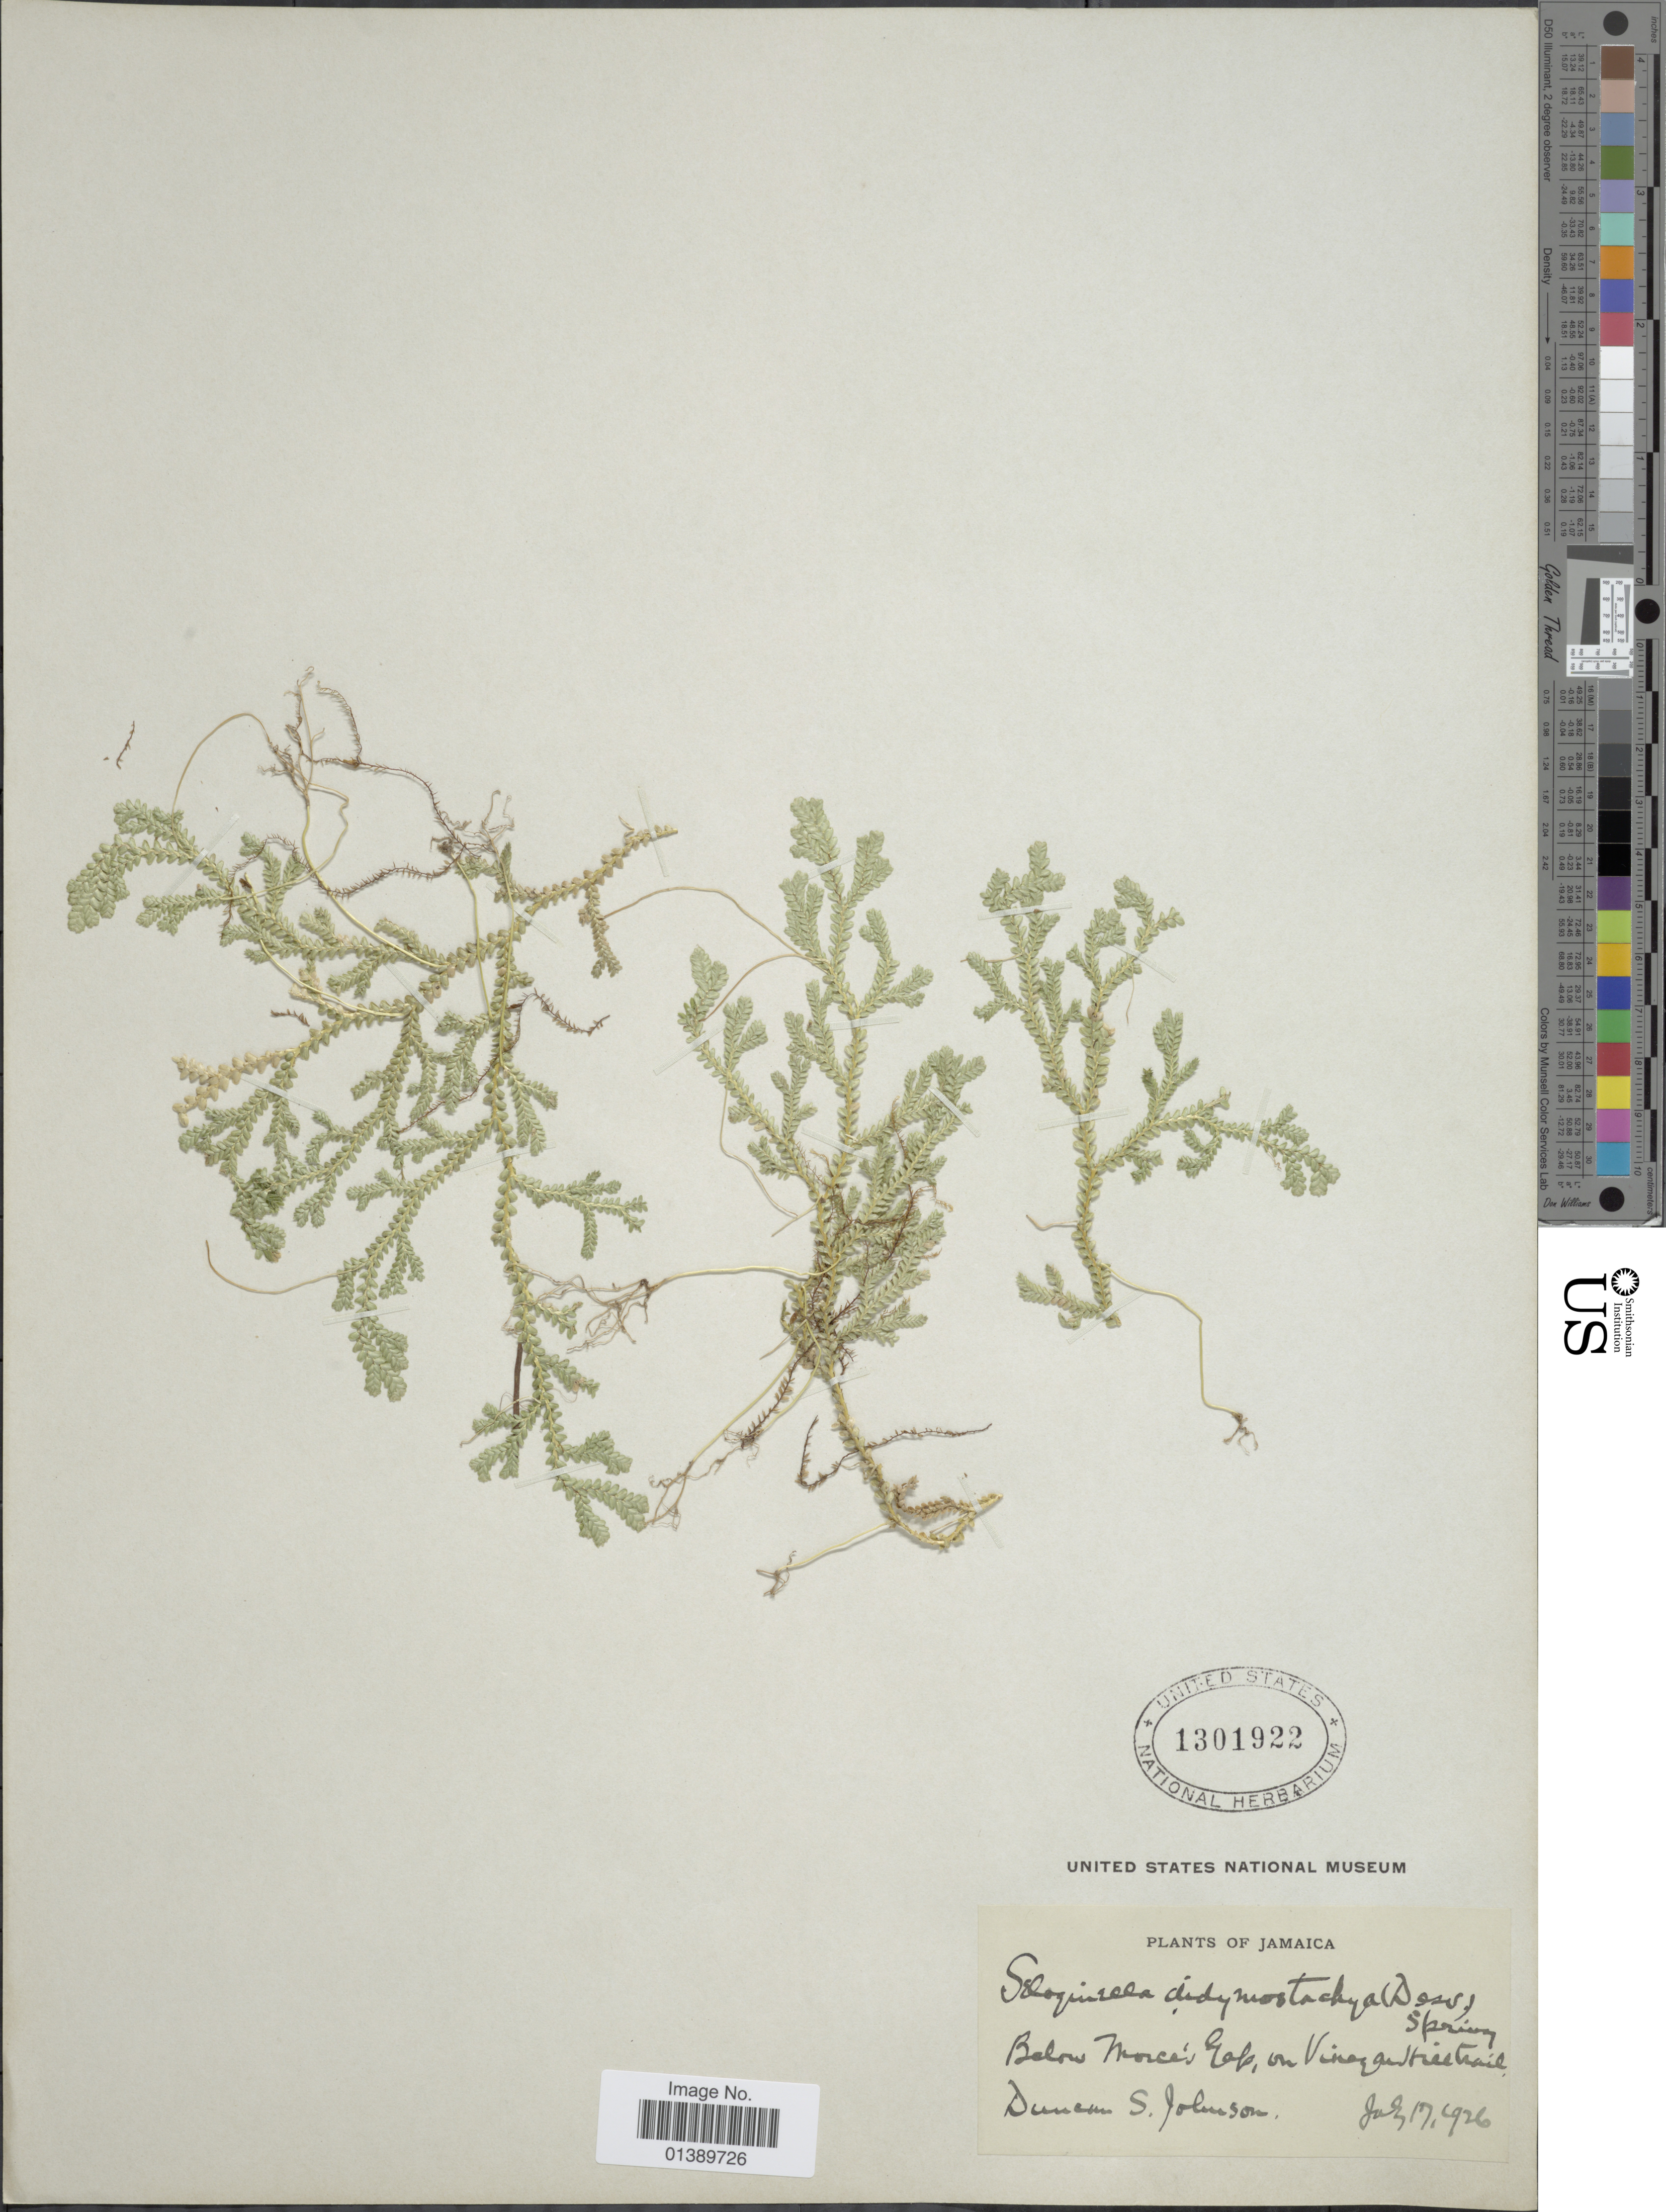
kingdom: Plantae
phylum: Tracheophyta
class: Lycopodiopsida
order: Selaginellales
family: Selaginellaceae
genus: Selaginella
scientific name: Selaginella denudata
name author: (Willd.) Spring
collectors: D. S. Johnson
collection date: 1926-07-17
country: Jamaica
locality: Below Morcés Gap, on Vinegar Hill trail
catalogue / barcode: US 1301922